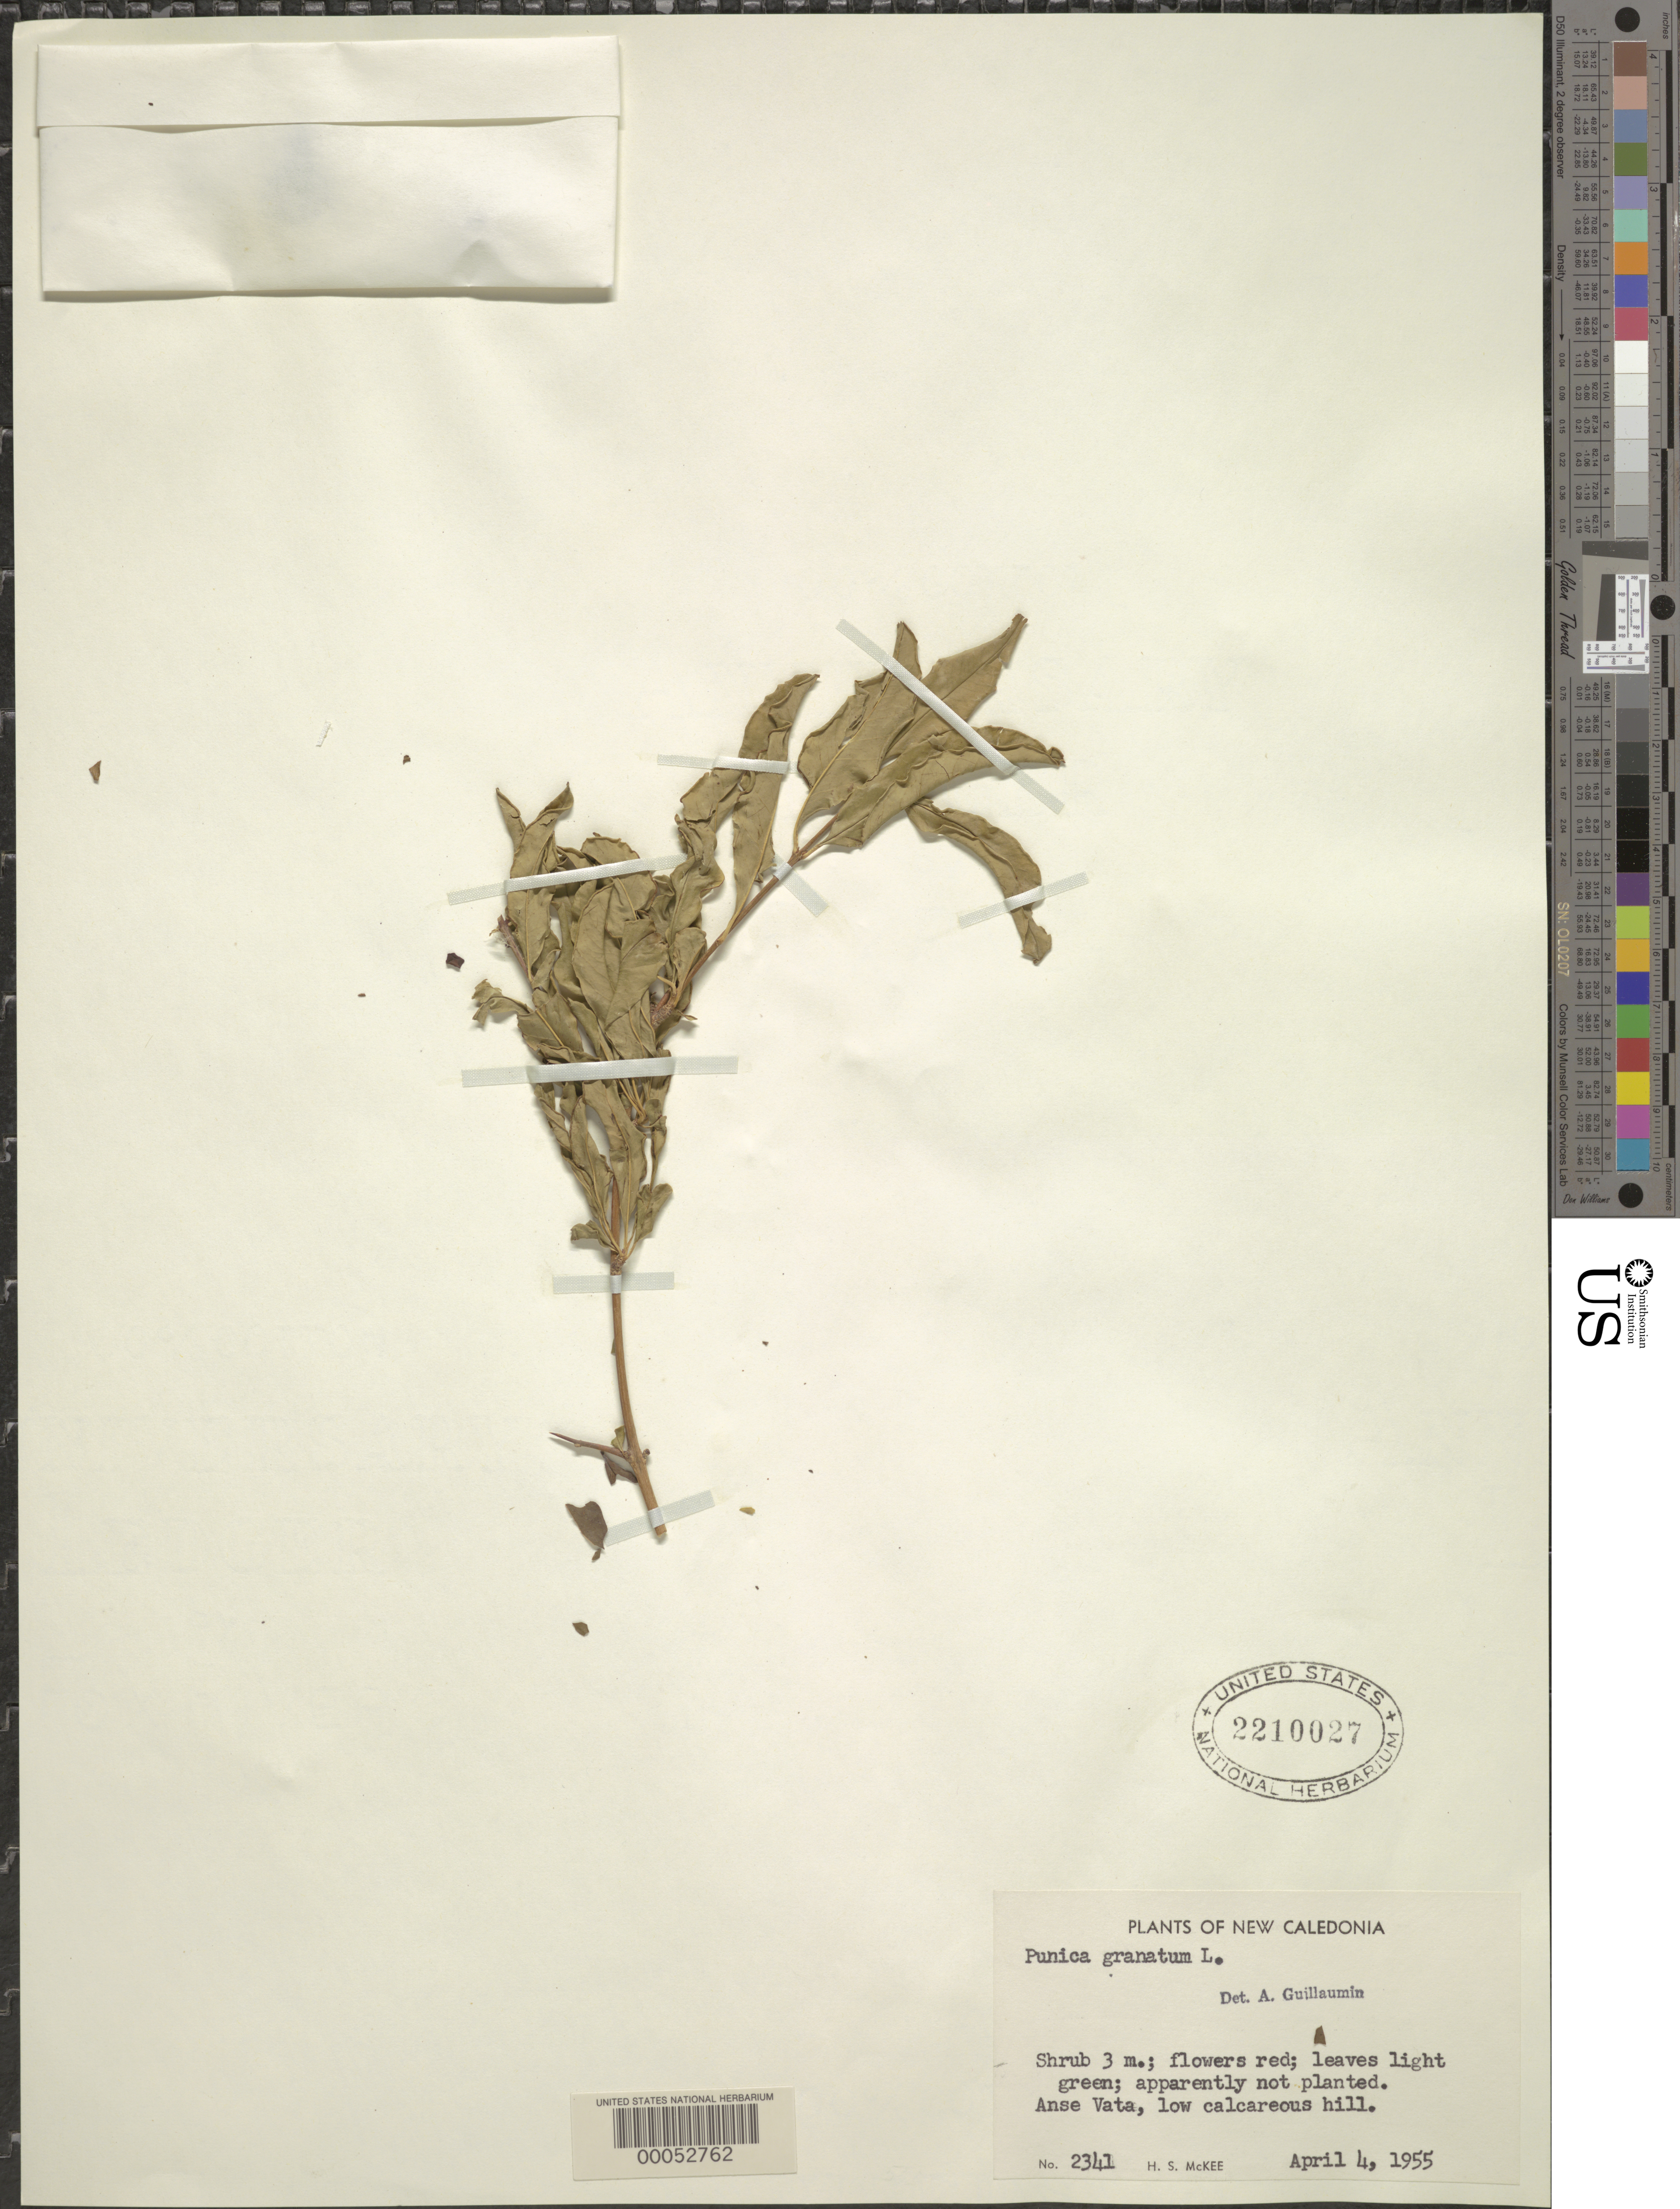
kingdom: Plantae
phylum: Tracheophyta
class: Magnoliopsida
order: Myrtales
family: Lythraceae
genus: Punica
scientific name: Punica granatum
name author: L.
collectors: H. S. MacKee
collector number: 2341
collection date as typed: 04 Apr 1955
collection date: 1955-04-04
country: New Caledonia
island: New Caledonia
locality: Anse vata, low hill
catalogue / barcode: US 2210027